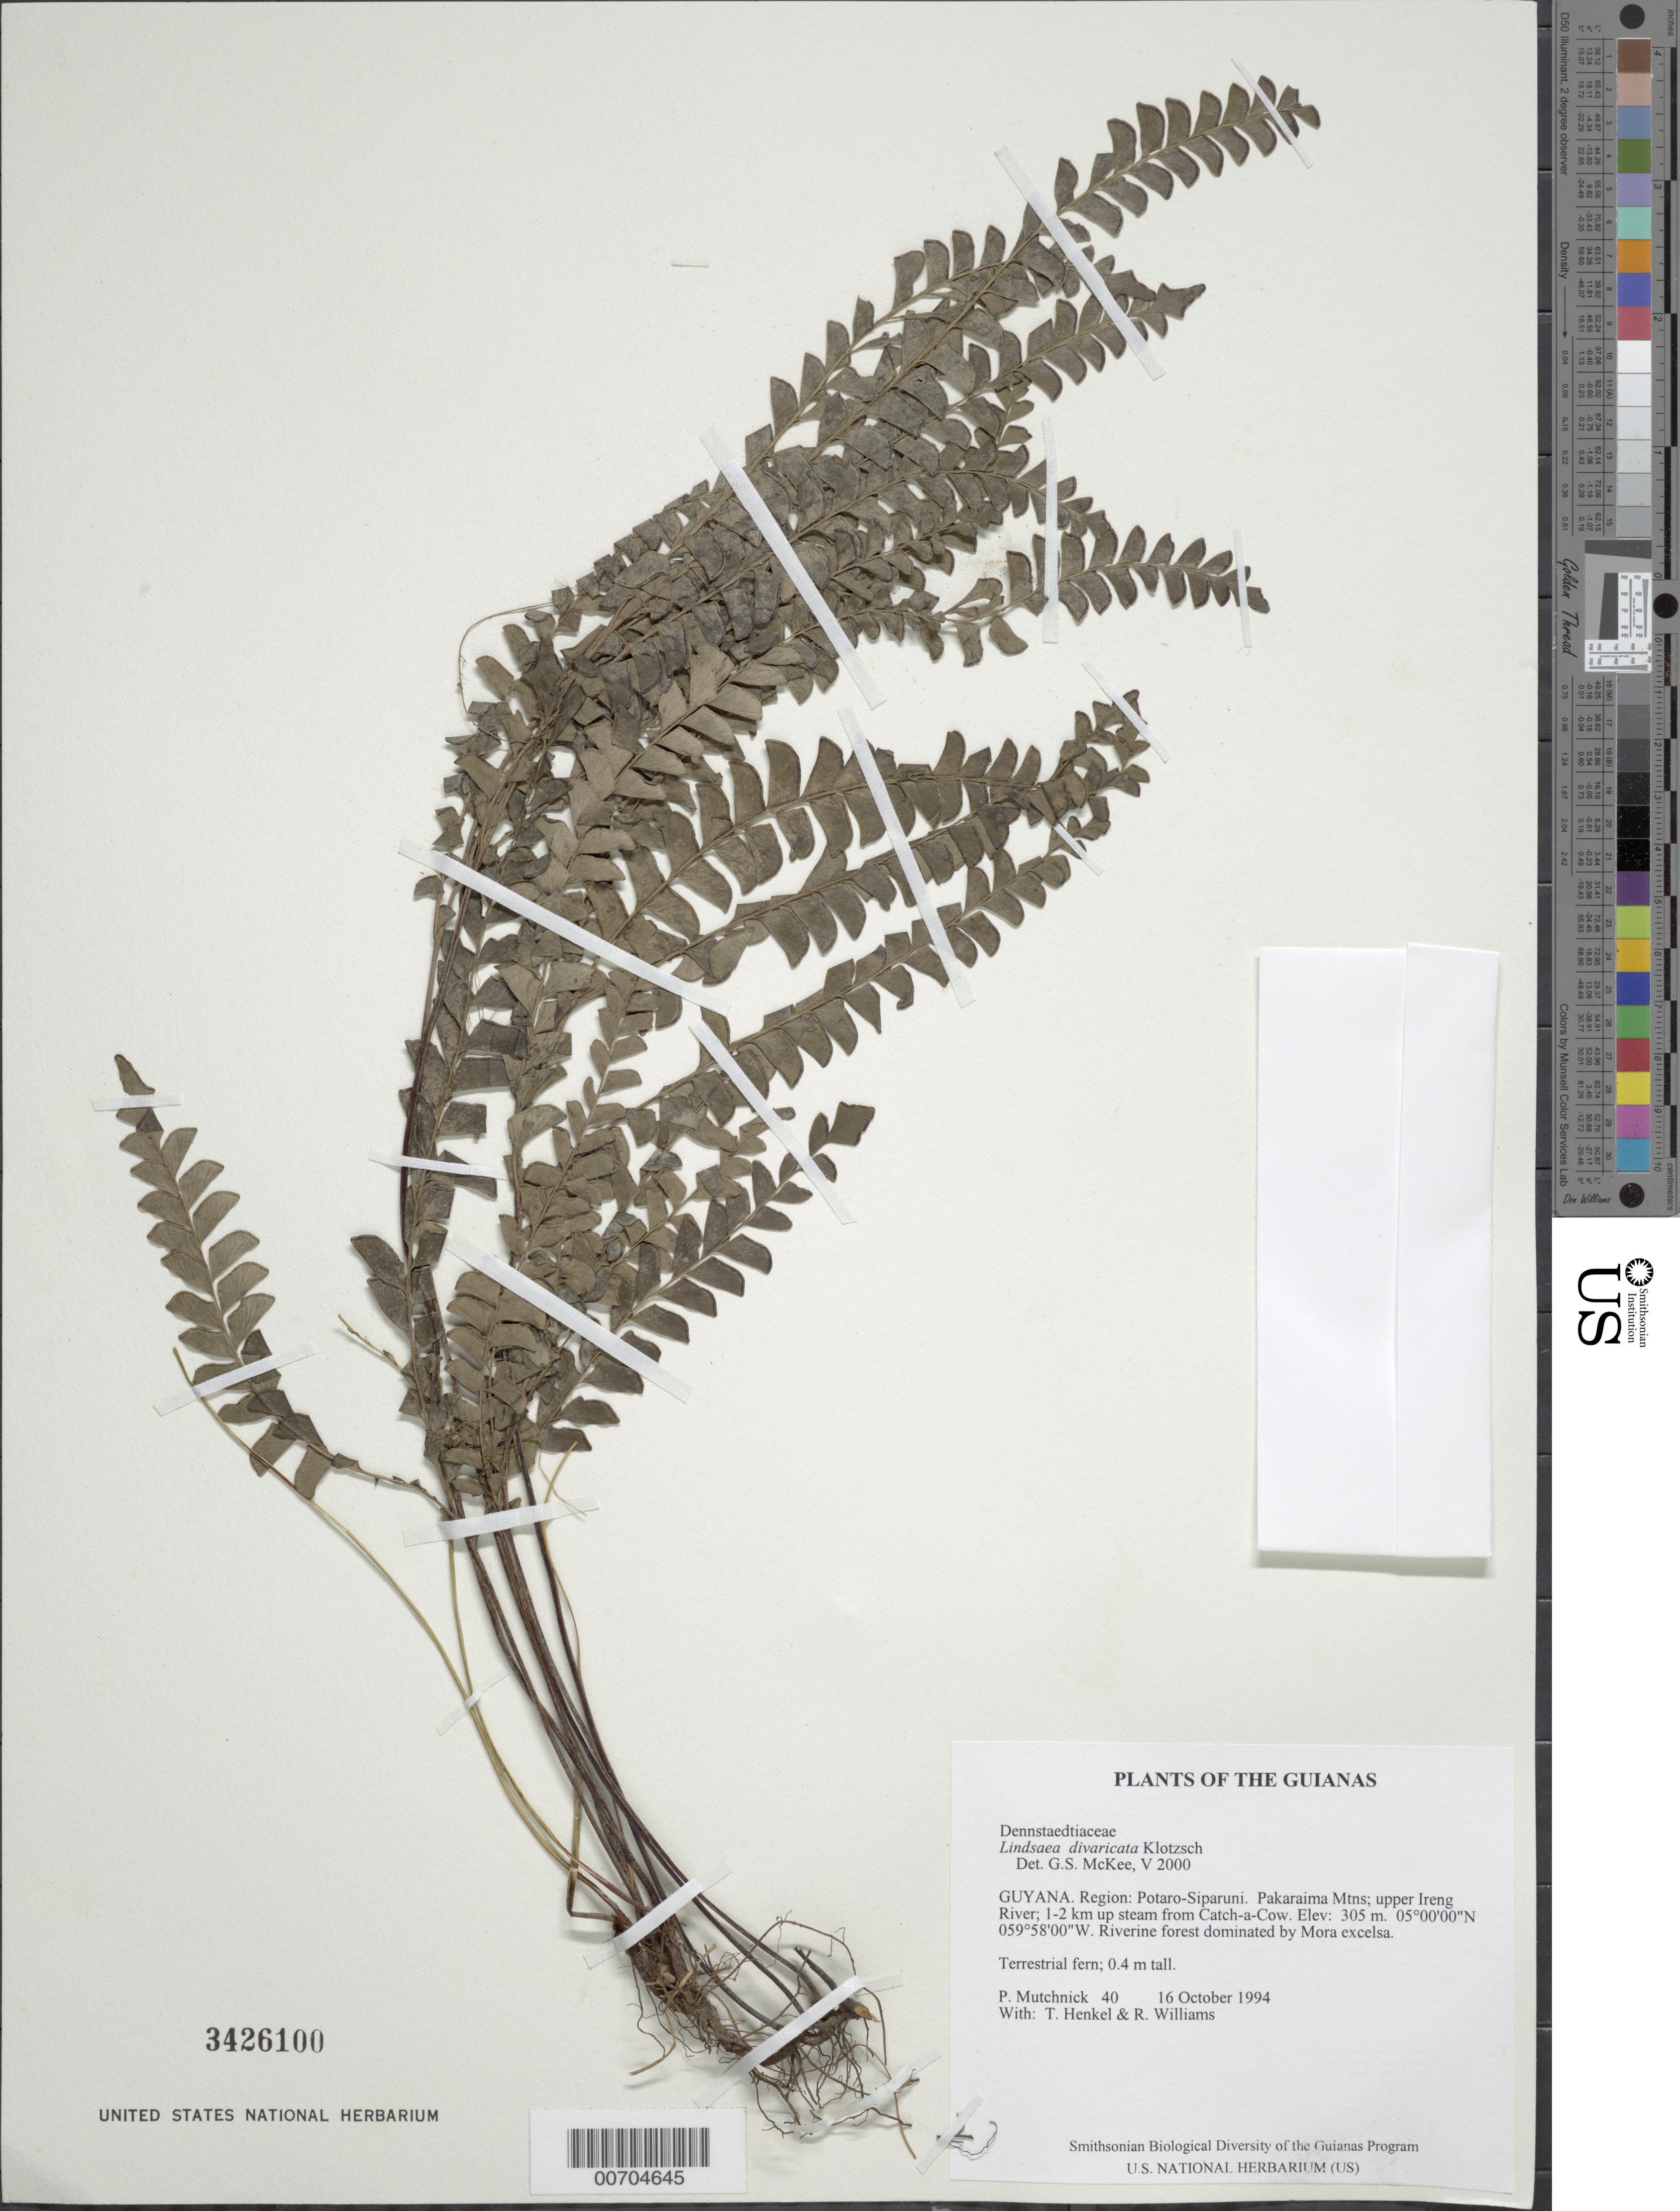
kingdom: Plantae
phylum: Tracheophyta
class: Polypodiopsida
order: Polypodiales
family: Lindsaeaceae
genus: Lindsaea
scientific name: Lindsaea divaricata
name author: Klotzsch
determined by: McKee, G. S., (US), NMNH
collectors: P. Mutchnick, T. Henkel & R. Williams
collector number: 40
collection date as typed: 16 October 1994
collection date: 1994-10-16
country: Guyana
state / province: Potaro-Siparuni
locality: Pakaraima Mtns; upper Ireng River; 1-2 km up stream from Catch-a-Cow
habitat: Riverine forest dominated by Mora excelsa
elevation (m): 305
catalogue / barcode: US 3426100